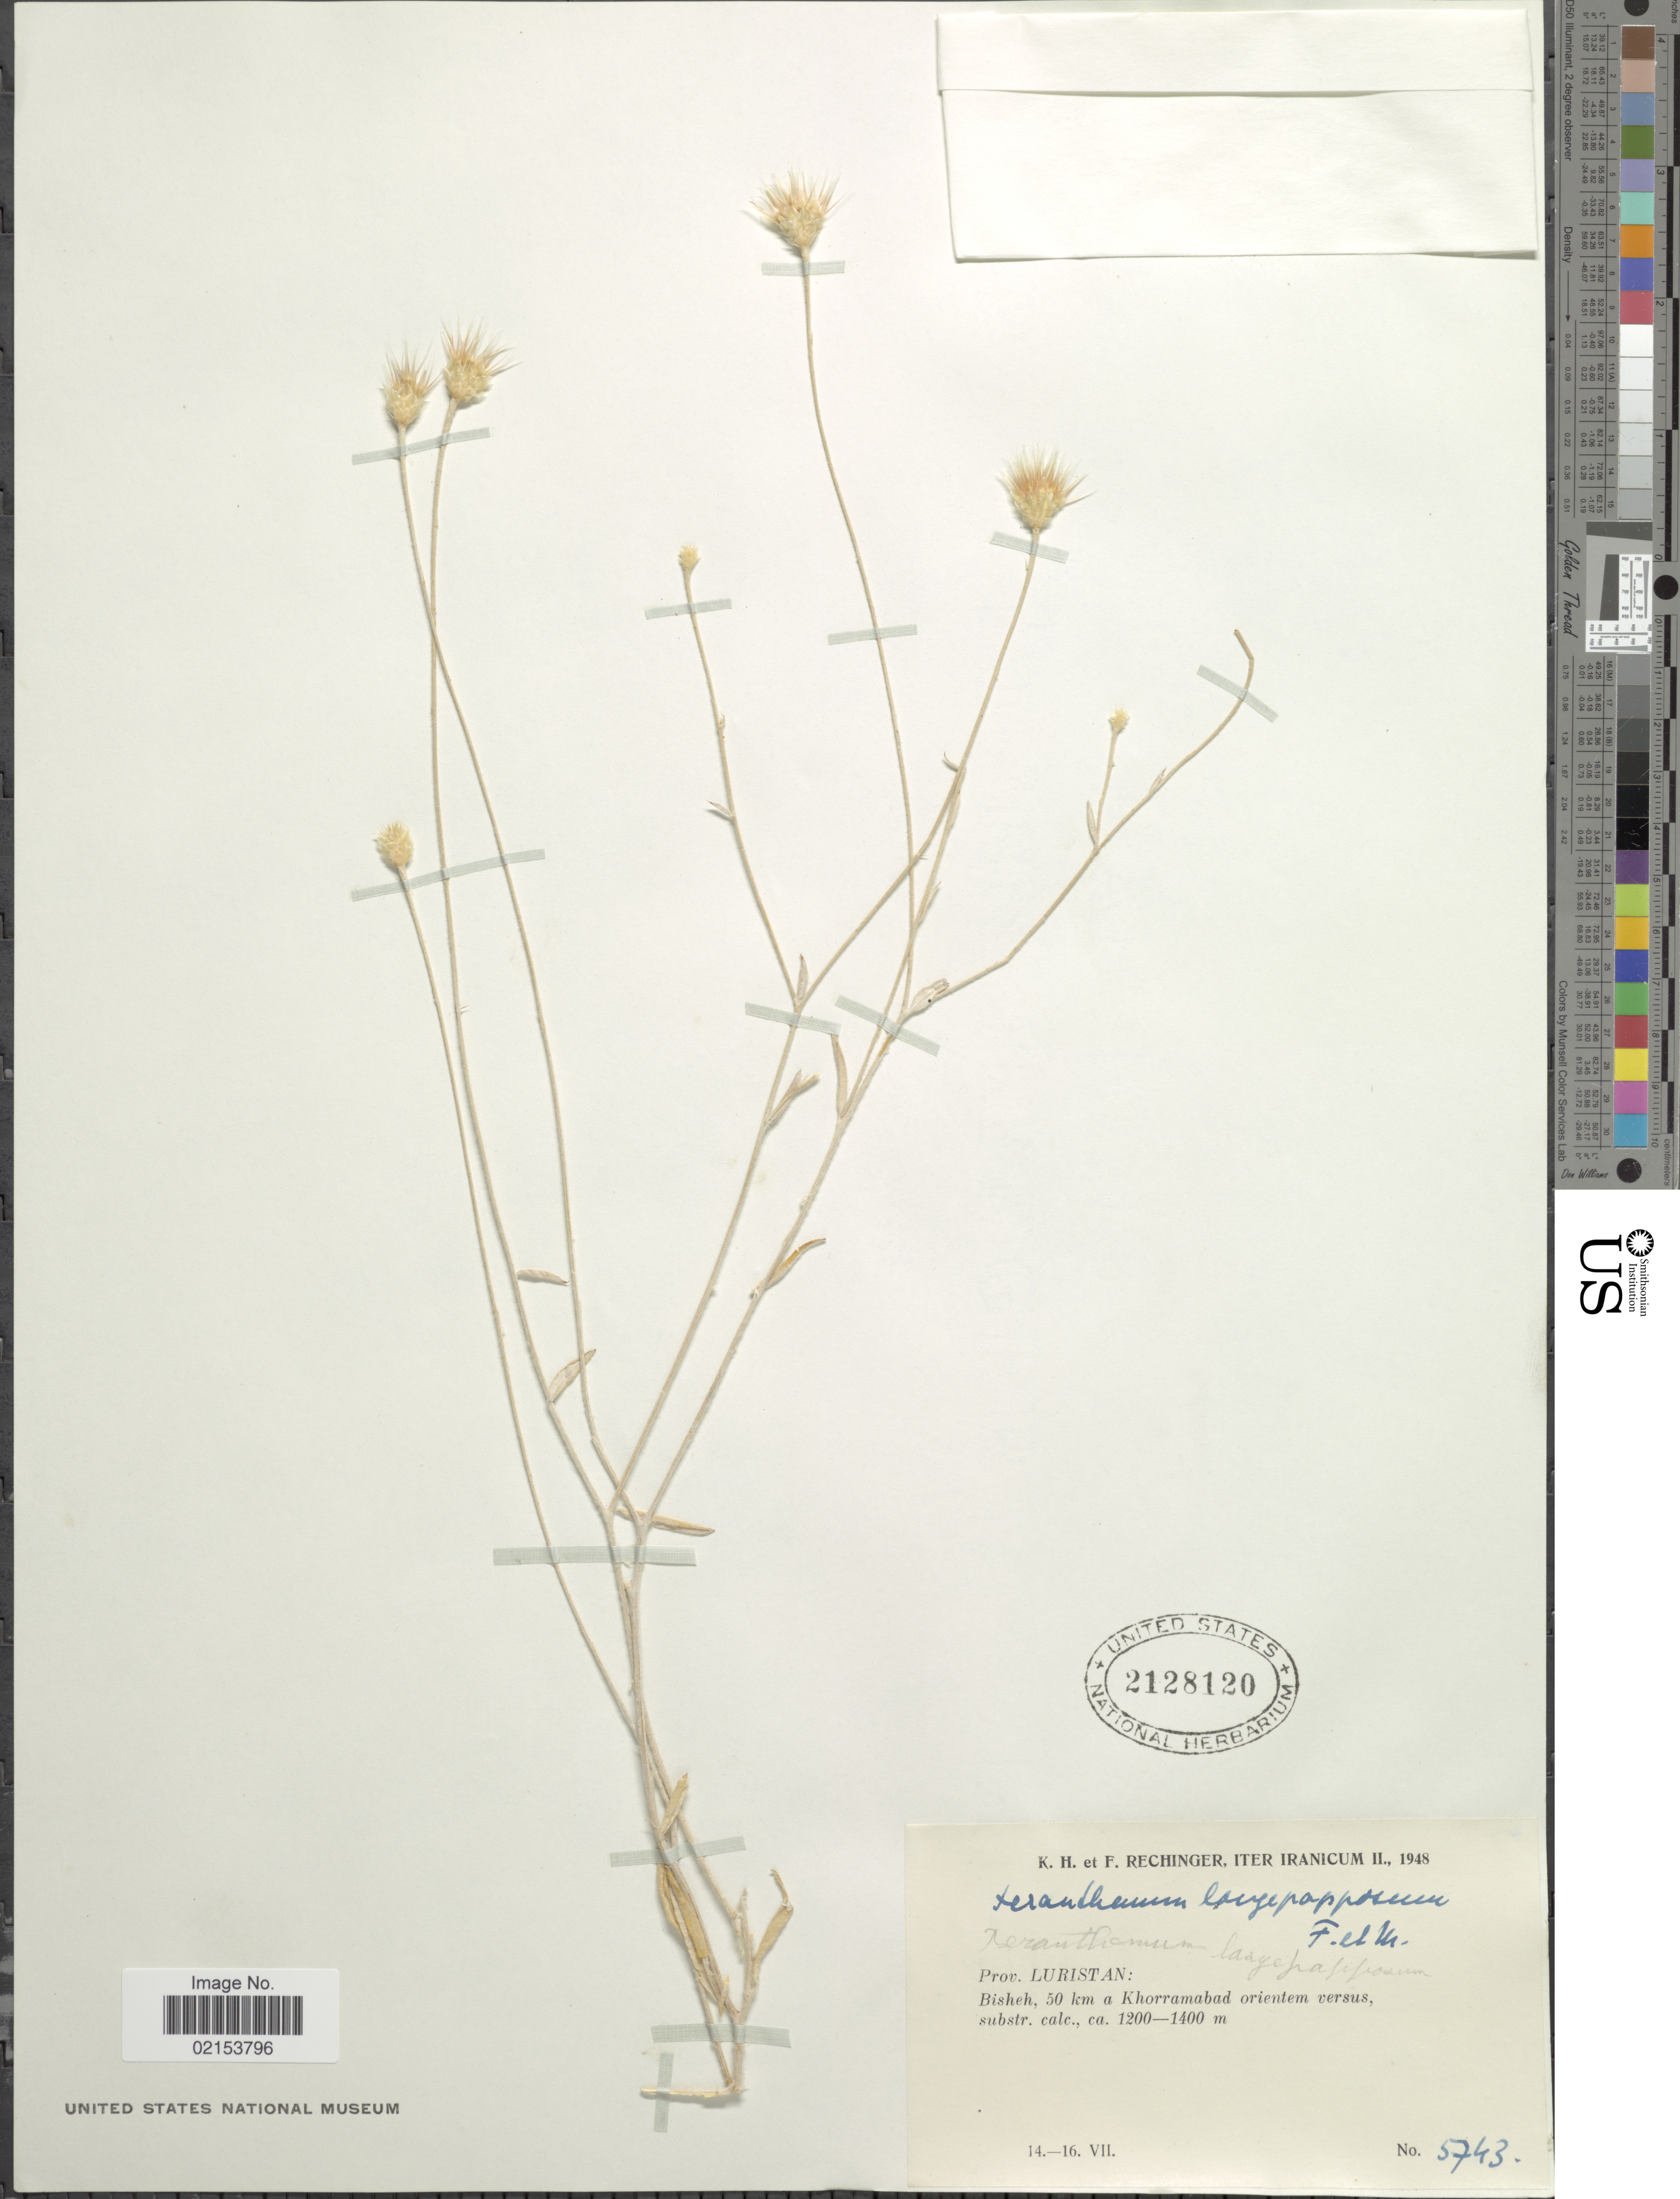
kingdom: Plantae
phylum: Tracheophyta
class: Magnoliopsida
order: Asterales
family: Asteraceae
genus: Xeranthemum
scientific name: Xeranthemum longepapposum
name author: Fisch. & C.A. Mey.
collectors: K. H. Rechinger & F. Rechinger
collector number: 5743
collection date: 1948-07-14/1948-07-16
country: Iran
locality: Iranicum. Prov. Luristan. Bisheh, 50 km a Khorramabad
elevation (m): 1200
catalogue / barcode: US 2128120